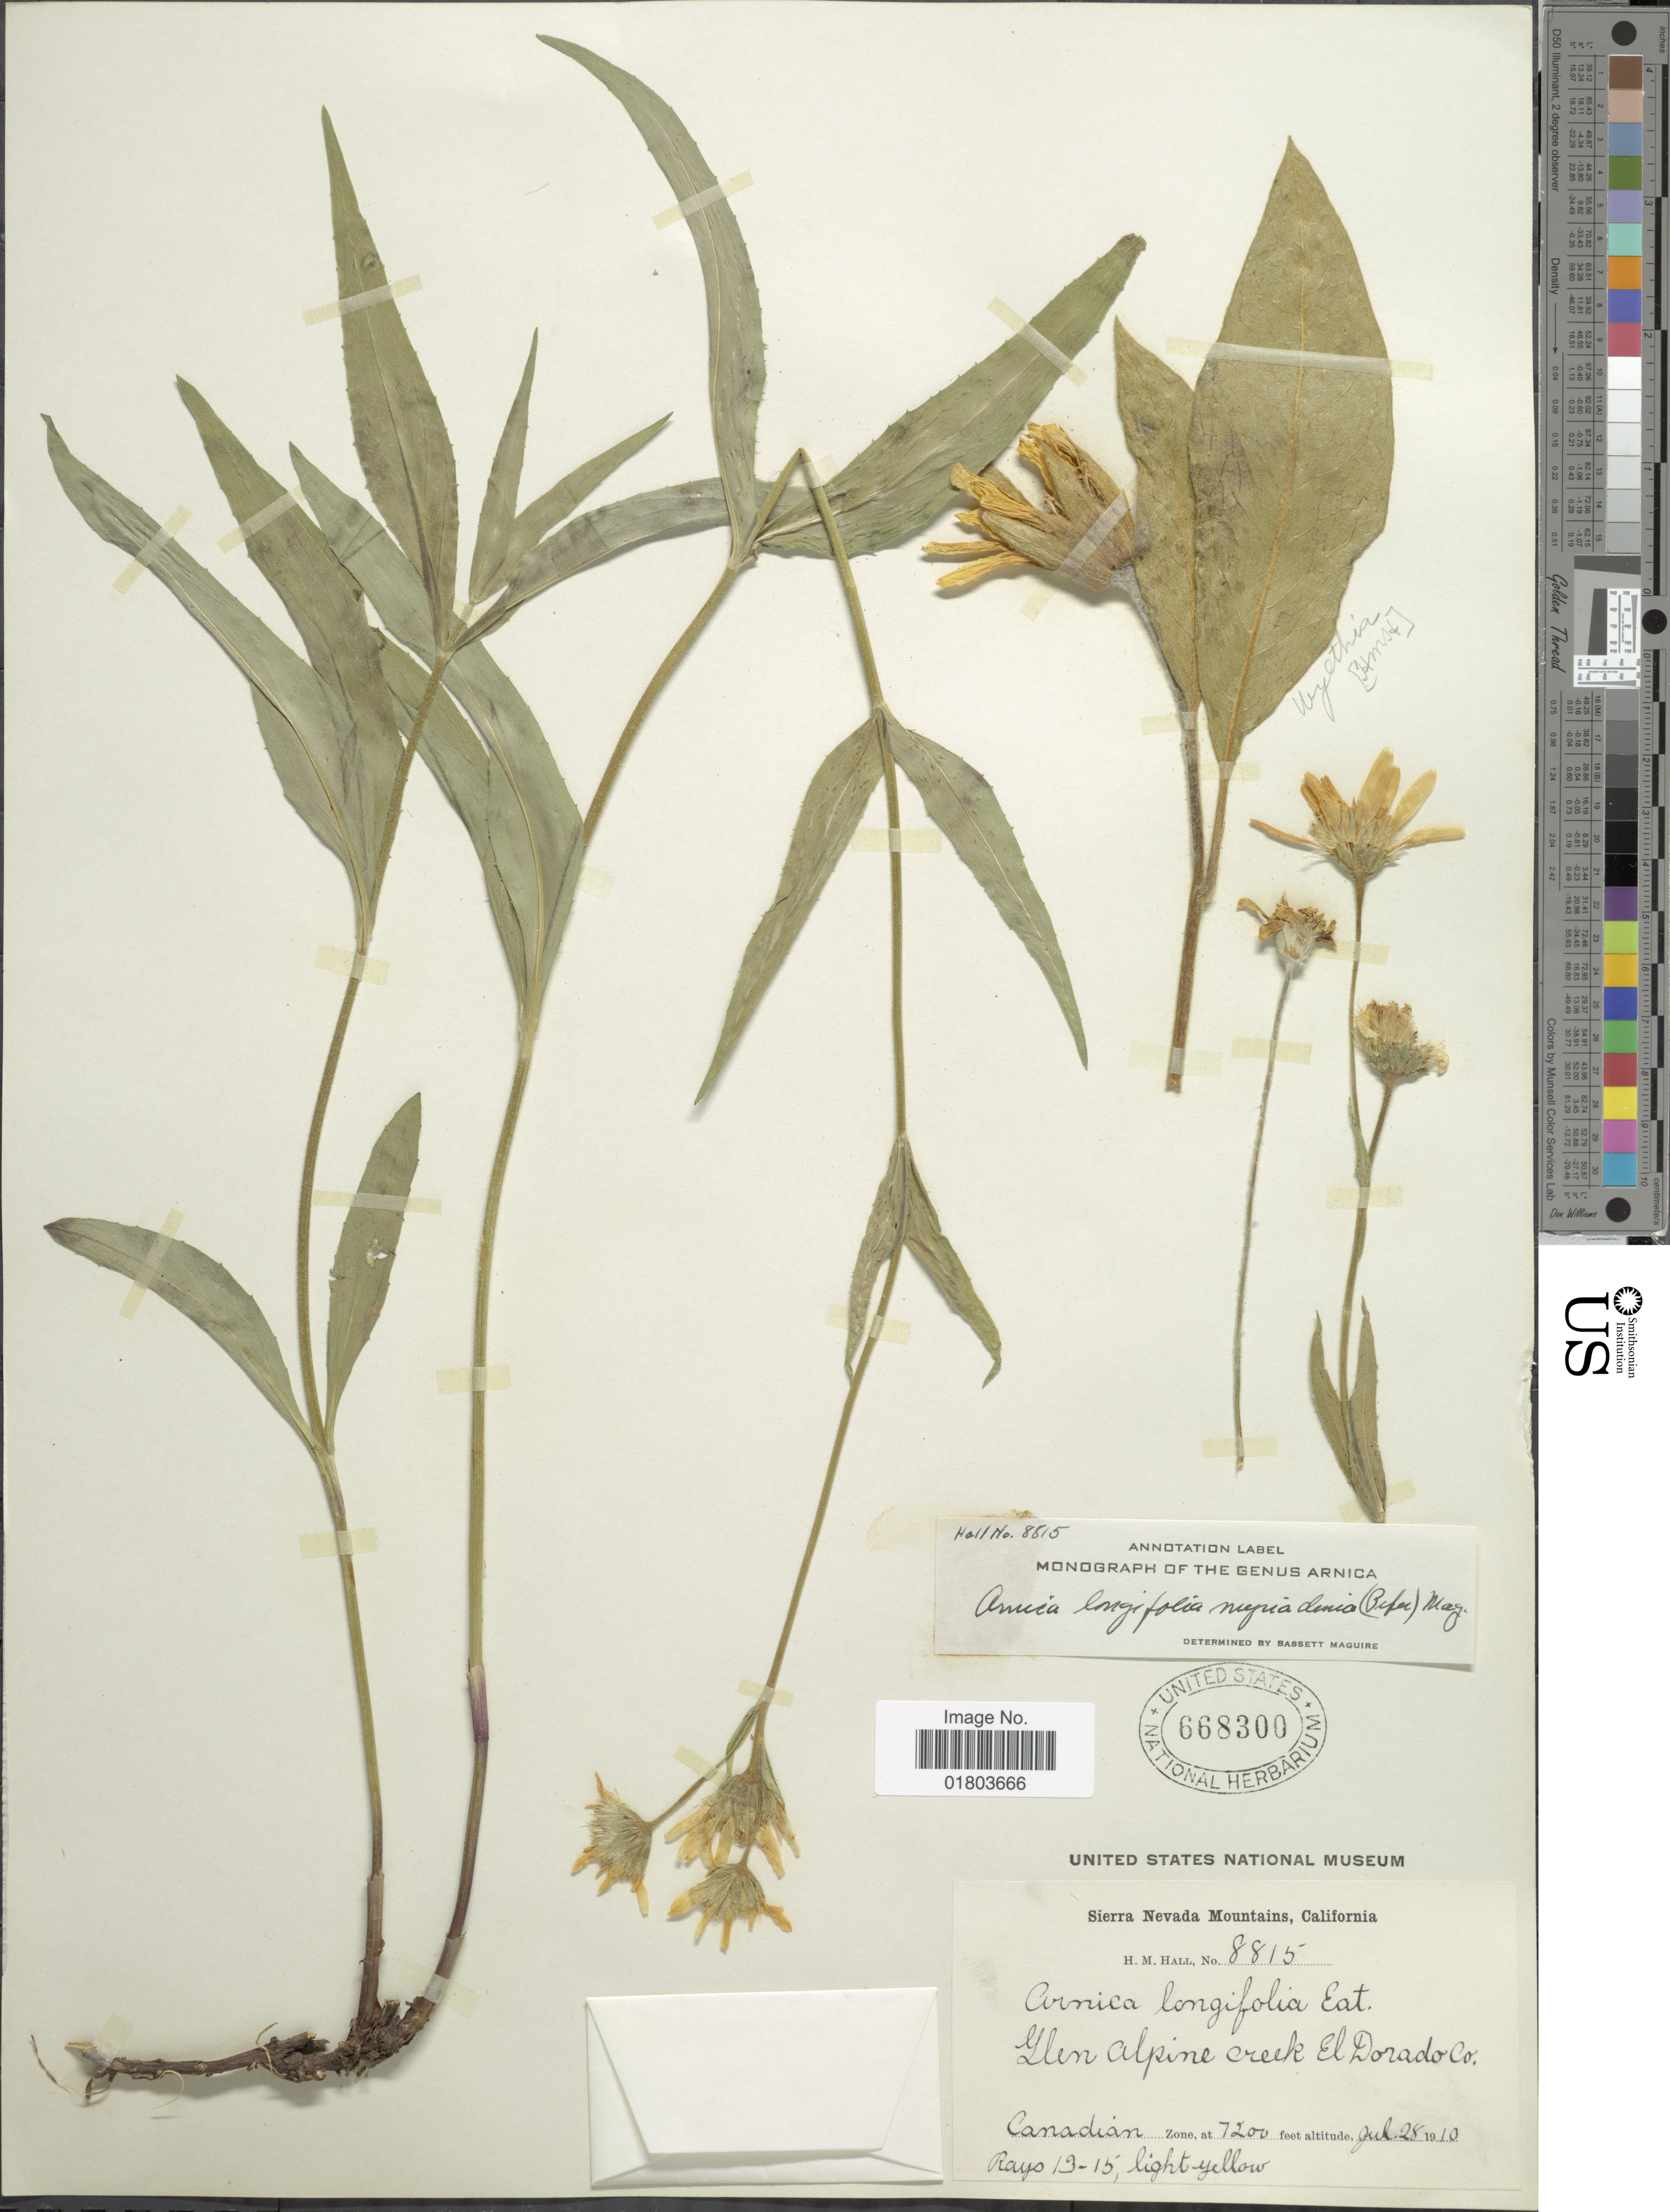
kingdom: Plantae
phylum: Tracheophyta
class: Magnoliopsida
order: Asterales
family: Asteraceae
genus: Arnica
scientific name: Arnica longifolia subsp. myriadenia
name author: (Piper) Maguire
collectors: H. M. Hall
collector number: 8815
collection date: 1910-07-28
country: United States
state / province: California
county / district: El Dorado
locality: Sierra Nevada Mountains, Glen Alpine creek El Dorado Co, Canadian Zone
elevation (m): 2195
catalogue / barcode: US 668300